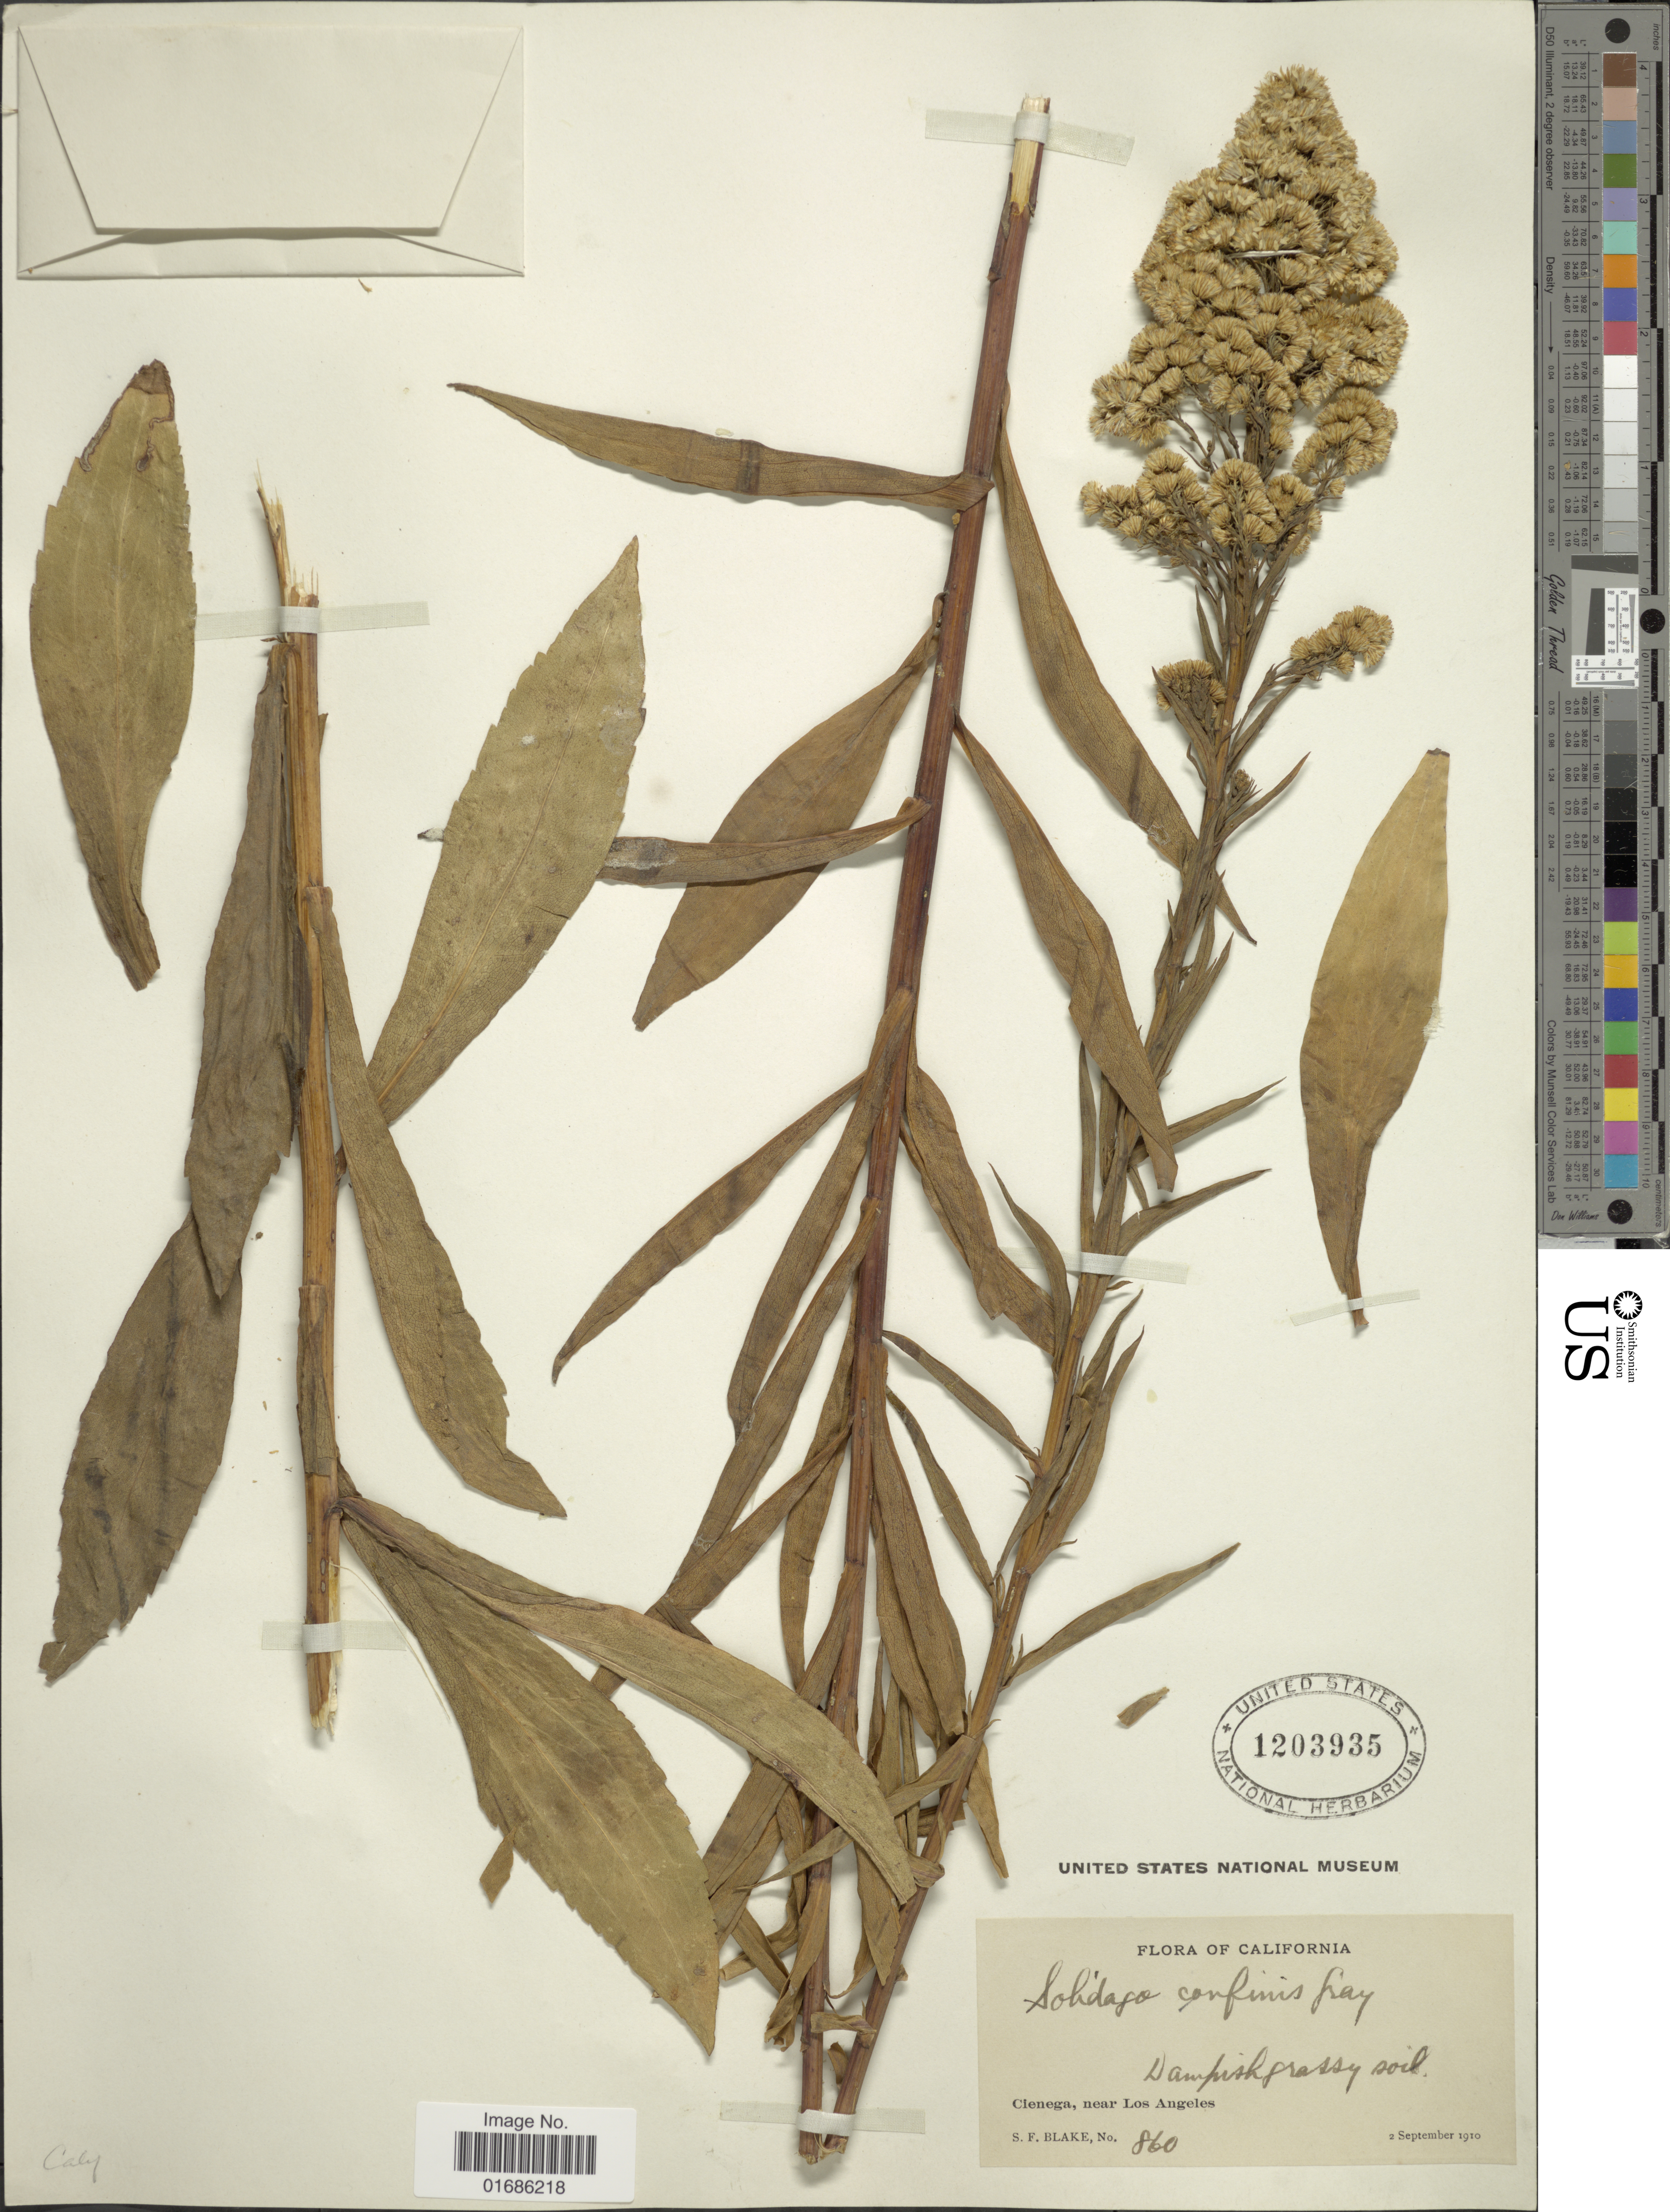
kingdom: Plantae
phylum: Tracheophyta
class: Magnoliopsida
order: Asterales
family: Asteraceae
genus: Solidago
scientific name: Solidago confinis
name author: A. Gray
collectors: S. Blake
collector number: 860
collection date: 1910-09-02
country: United States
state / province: California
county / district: Los Angeles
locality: Cienega, near Los Angeles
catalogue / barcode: US 1203935